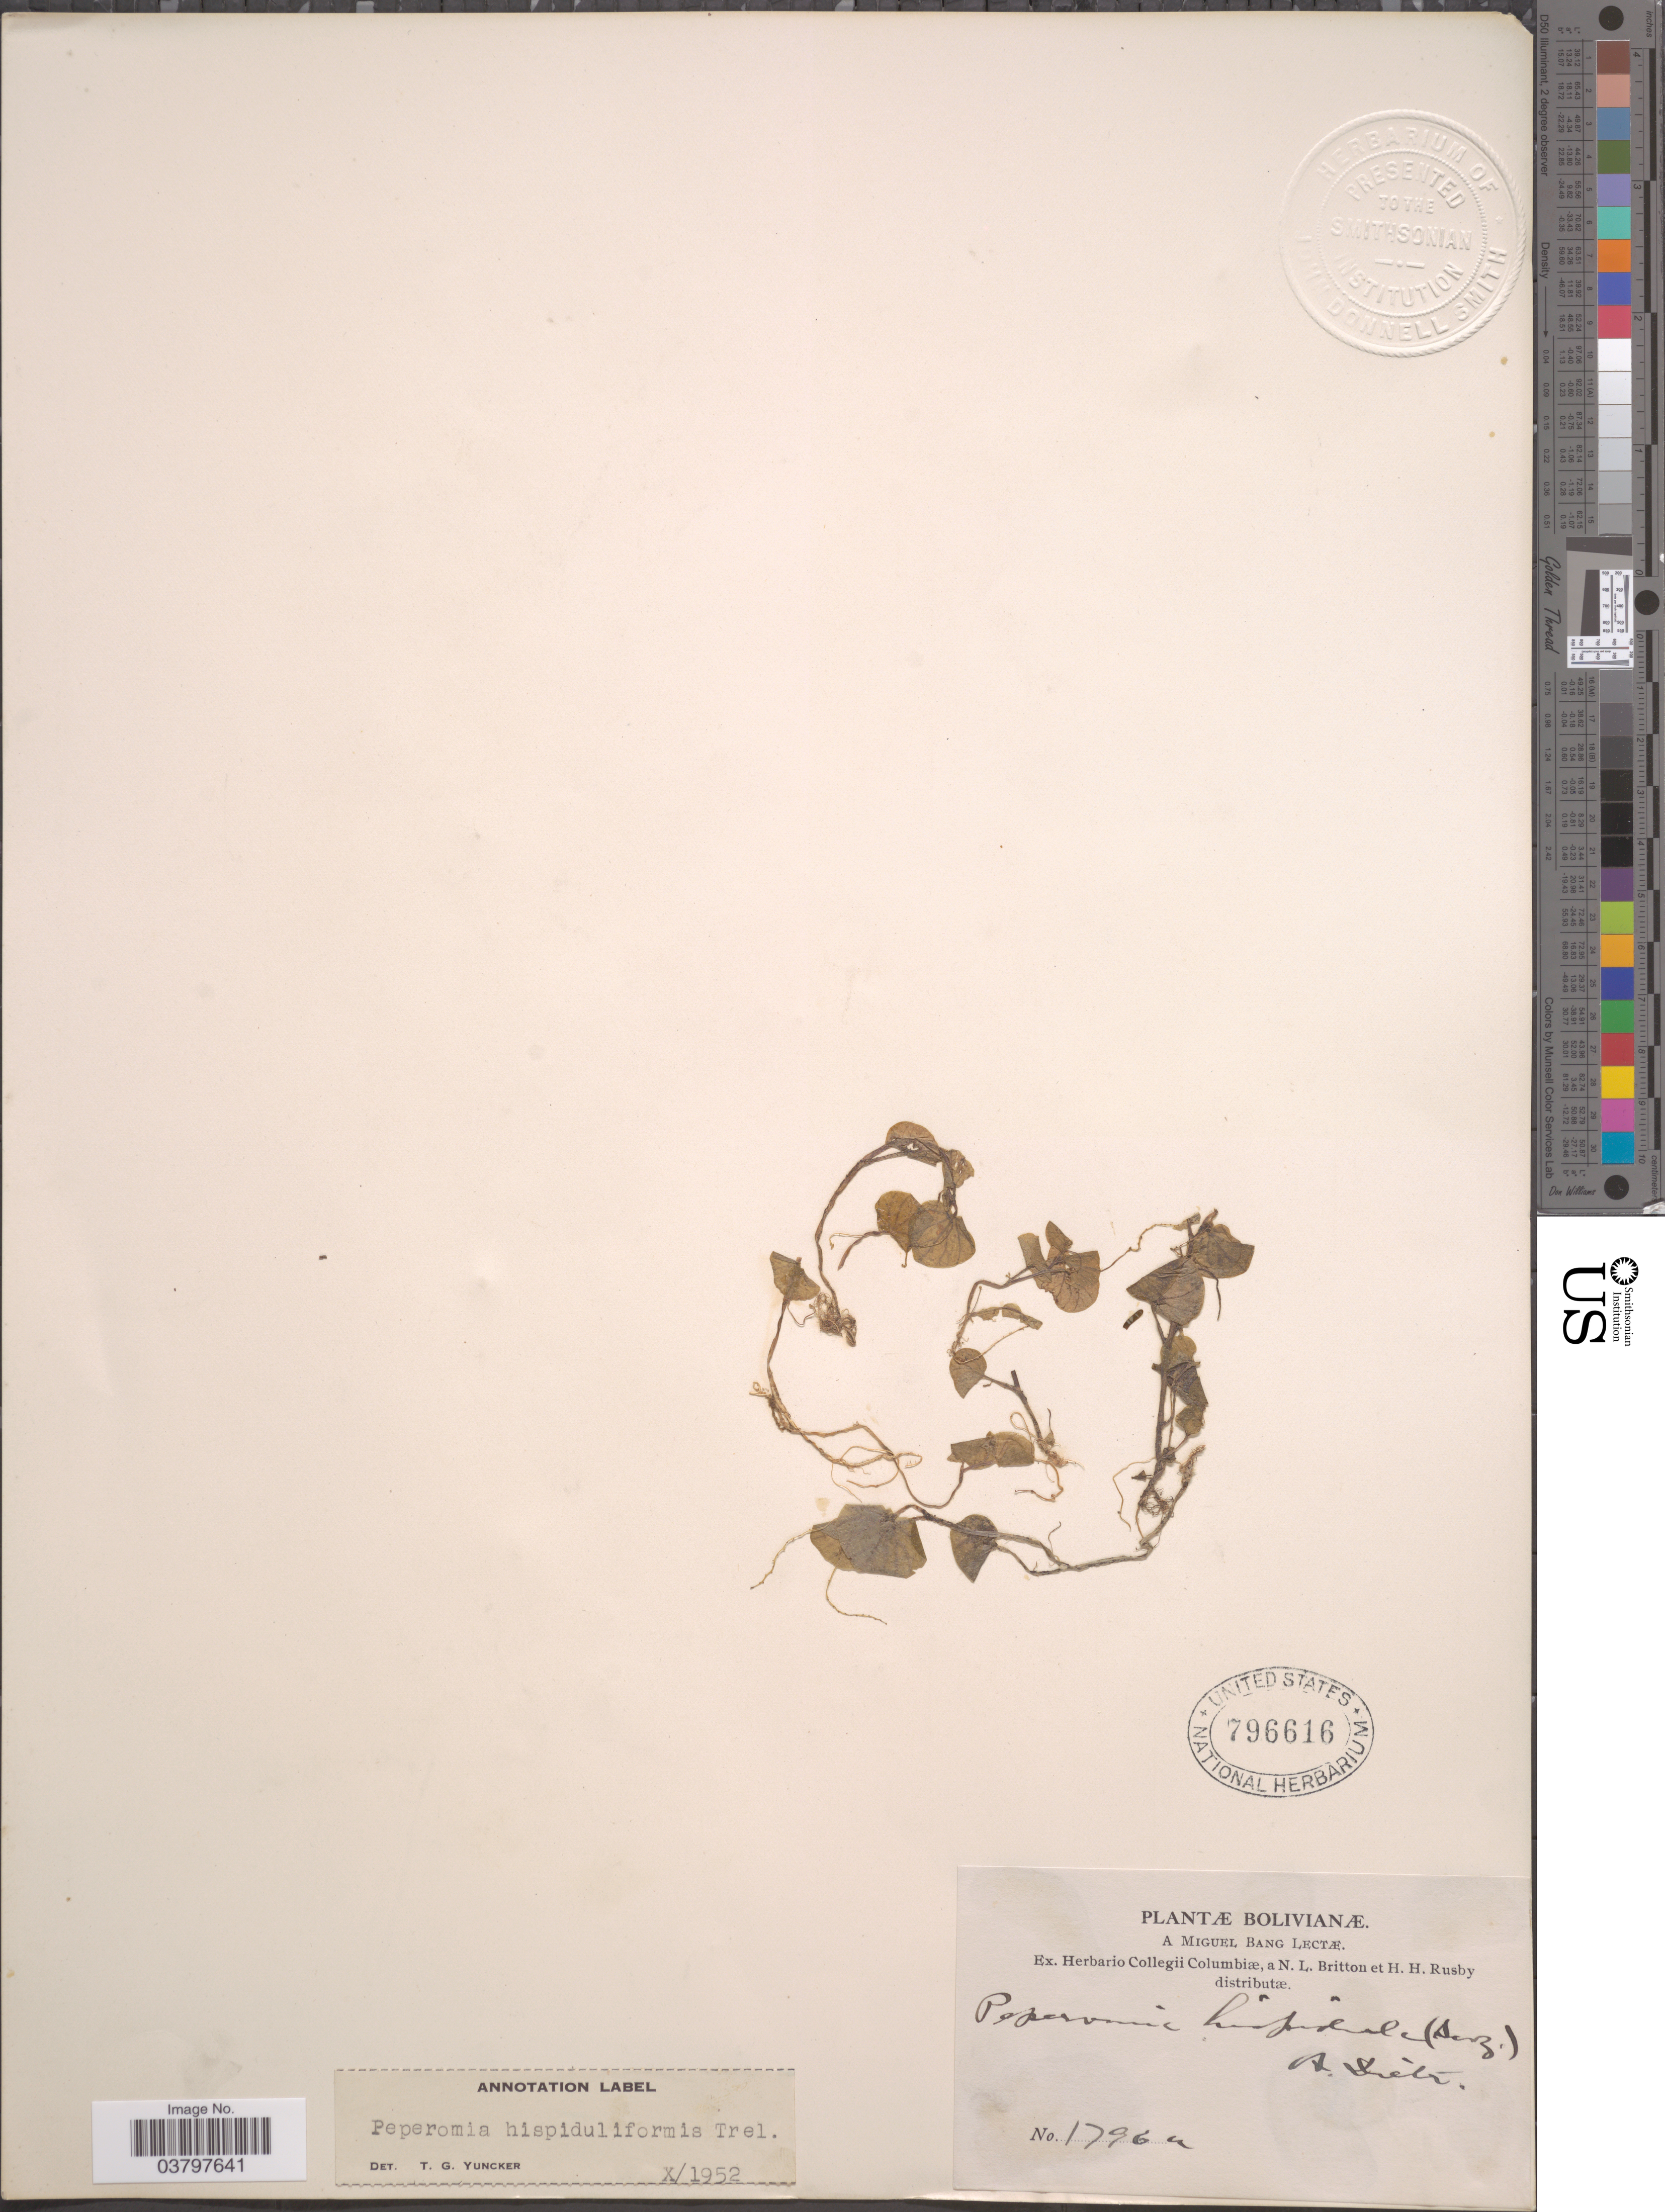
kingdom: Plantae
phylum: Tracheophyta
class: Magnoliopsida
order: Piperales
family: Piperaceae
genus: Peperomia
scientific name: Peperomia hispiduliformis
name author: Trel. in Moldenke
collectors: M. Bang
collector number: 1796a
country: Bolivia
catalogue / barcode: US 796616